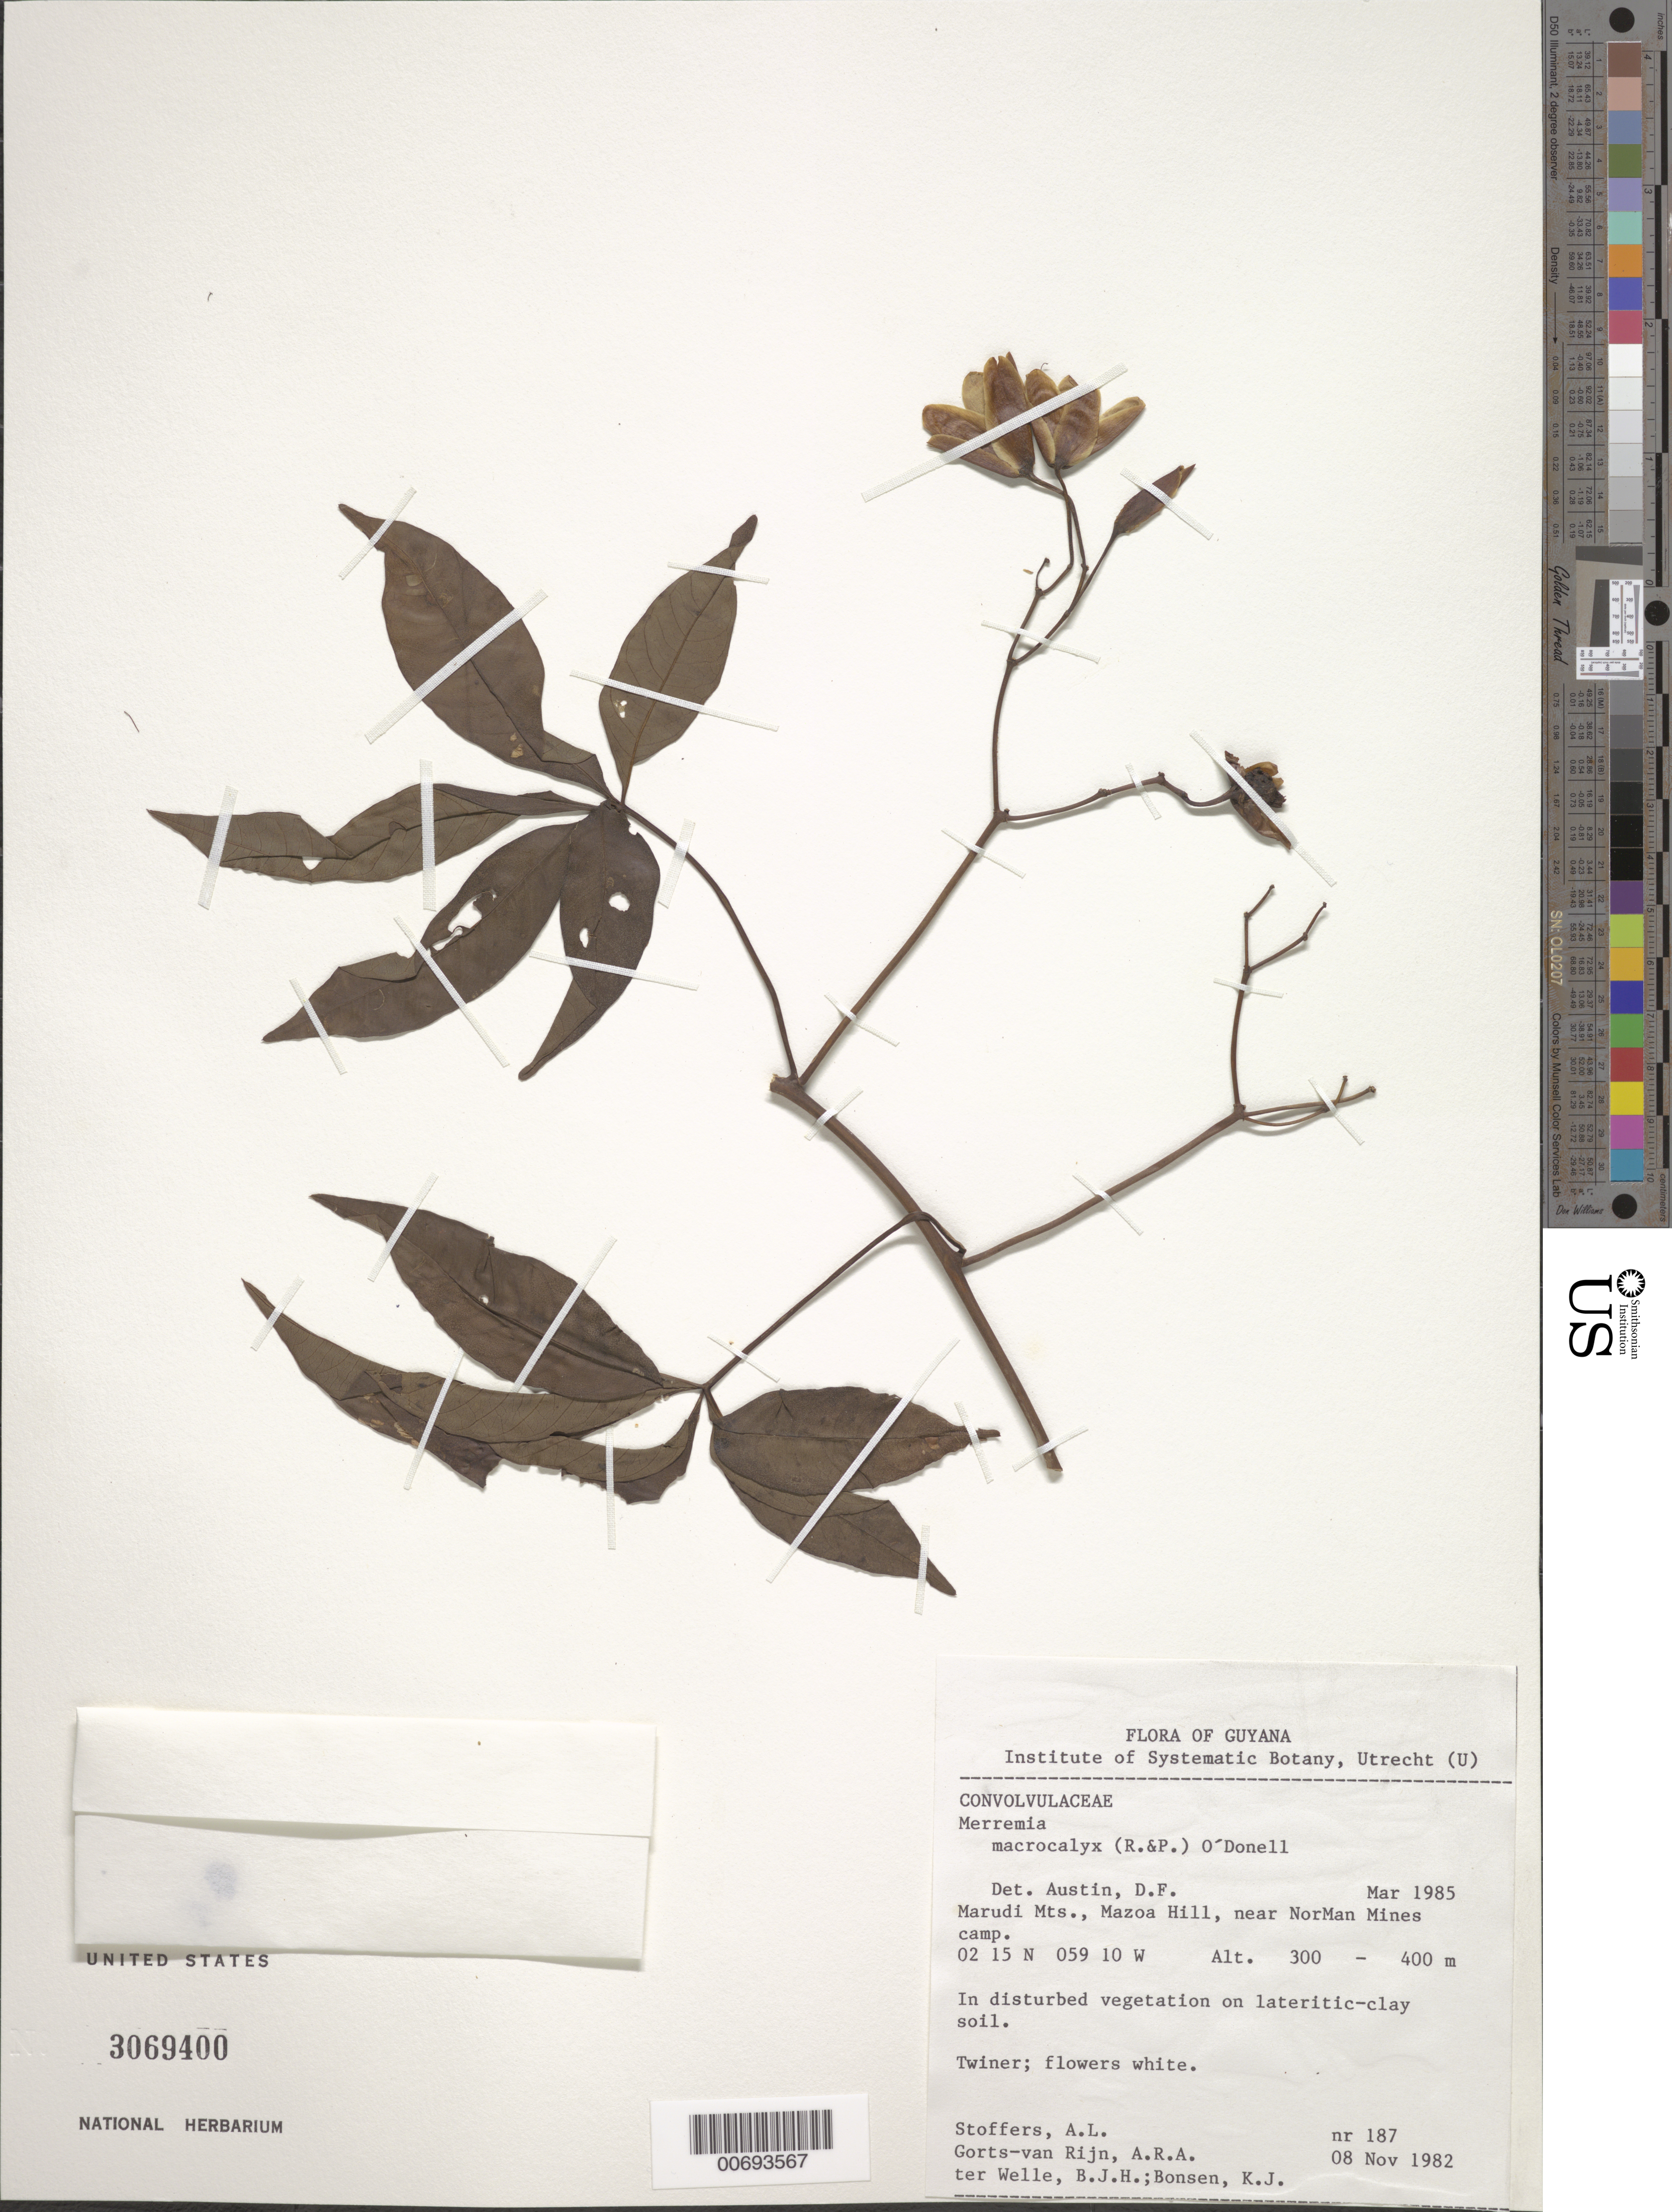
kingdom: Plantae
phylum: Tracheophyta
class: Magnoliopsida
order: Solanales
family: Convolvulaceae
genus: Distimake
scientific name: Distimake macrocalyx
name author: (Ruiz & Pav.) A. R. Simões & Staples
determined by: Strong, Mark T., (BOT), Smithsonian Institution - National Museum of Natural History (UNITED STATES)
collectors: A. Stoffers, A. .R. A. Görts-van Rijn, B. Welle & K. Bonsen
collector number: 187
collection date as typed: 8-Nov-82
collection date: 1982-11-08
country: Guyana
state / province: U. Takutu-U. Essequibo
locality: Marudi Mts., Mazoa Hill, near NorMan Mines camp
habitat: Disturbed vegetation on lateritic clay soil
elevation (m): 300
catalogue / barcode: US 3069400